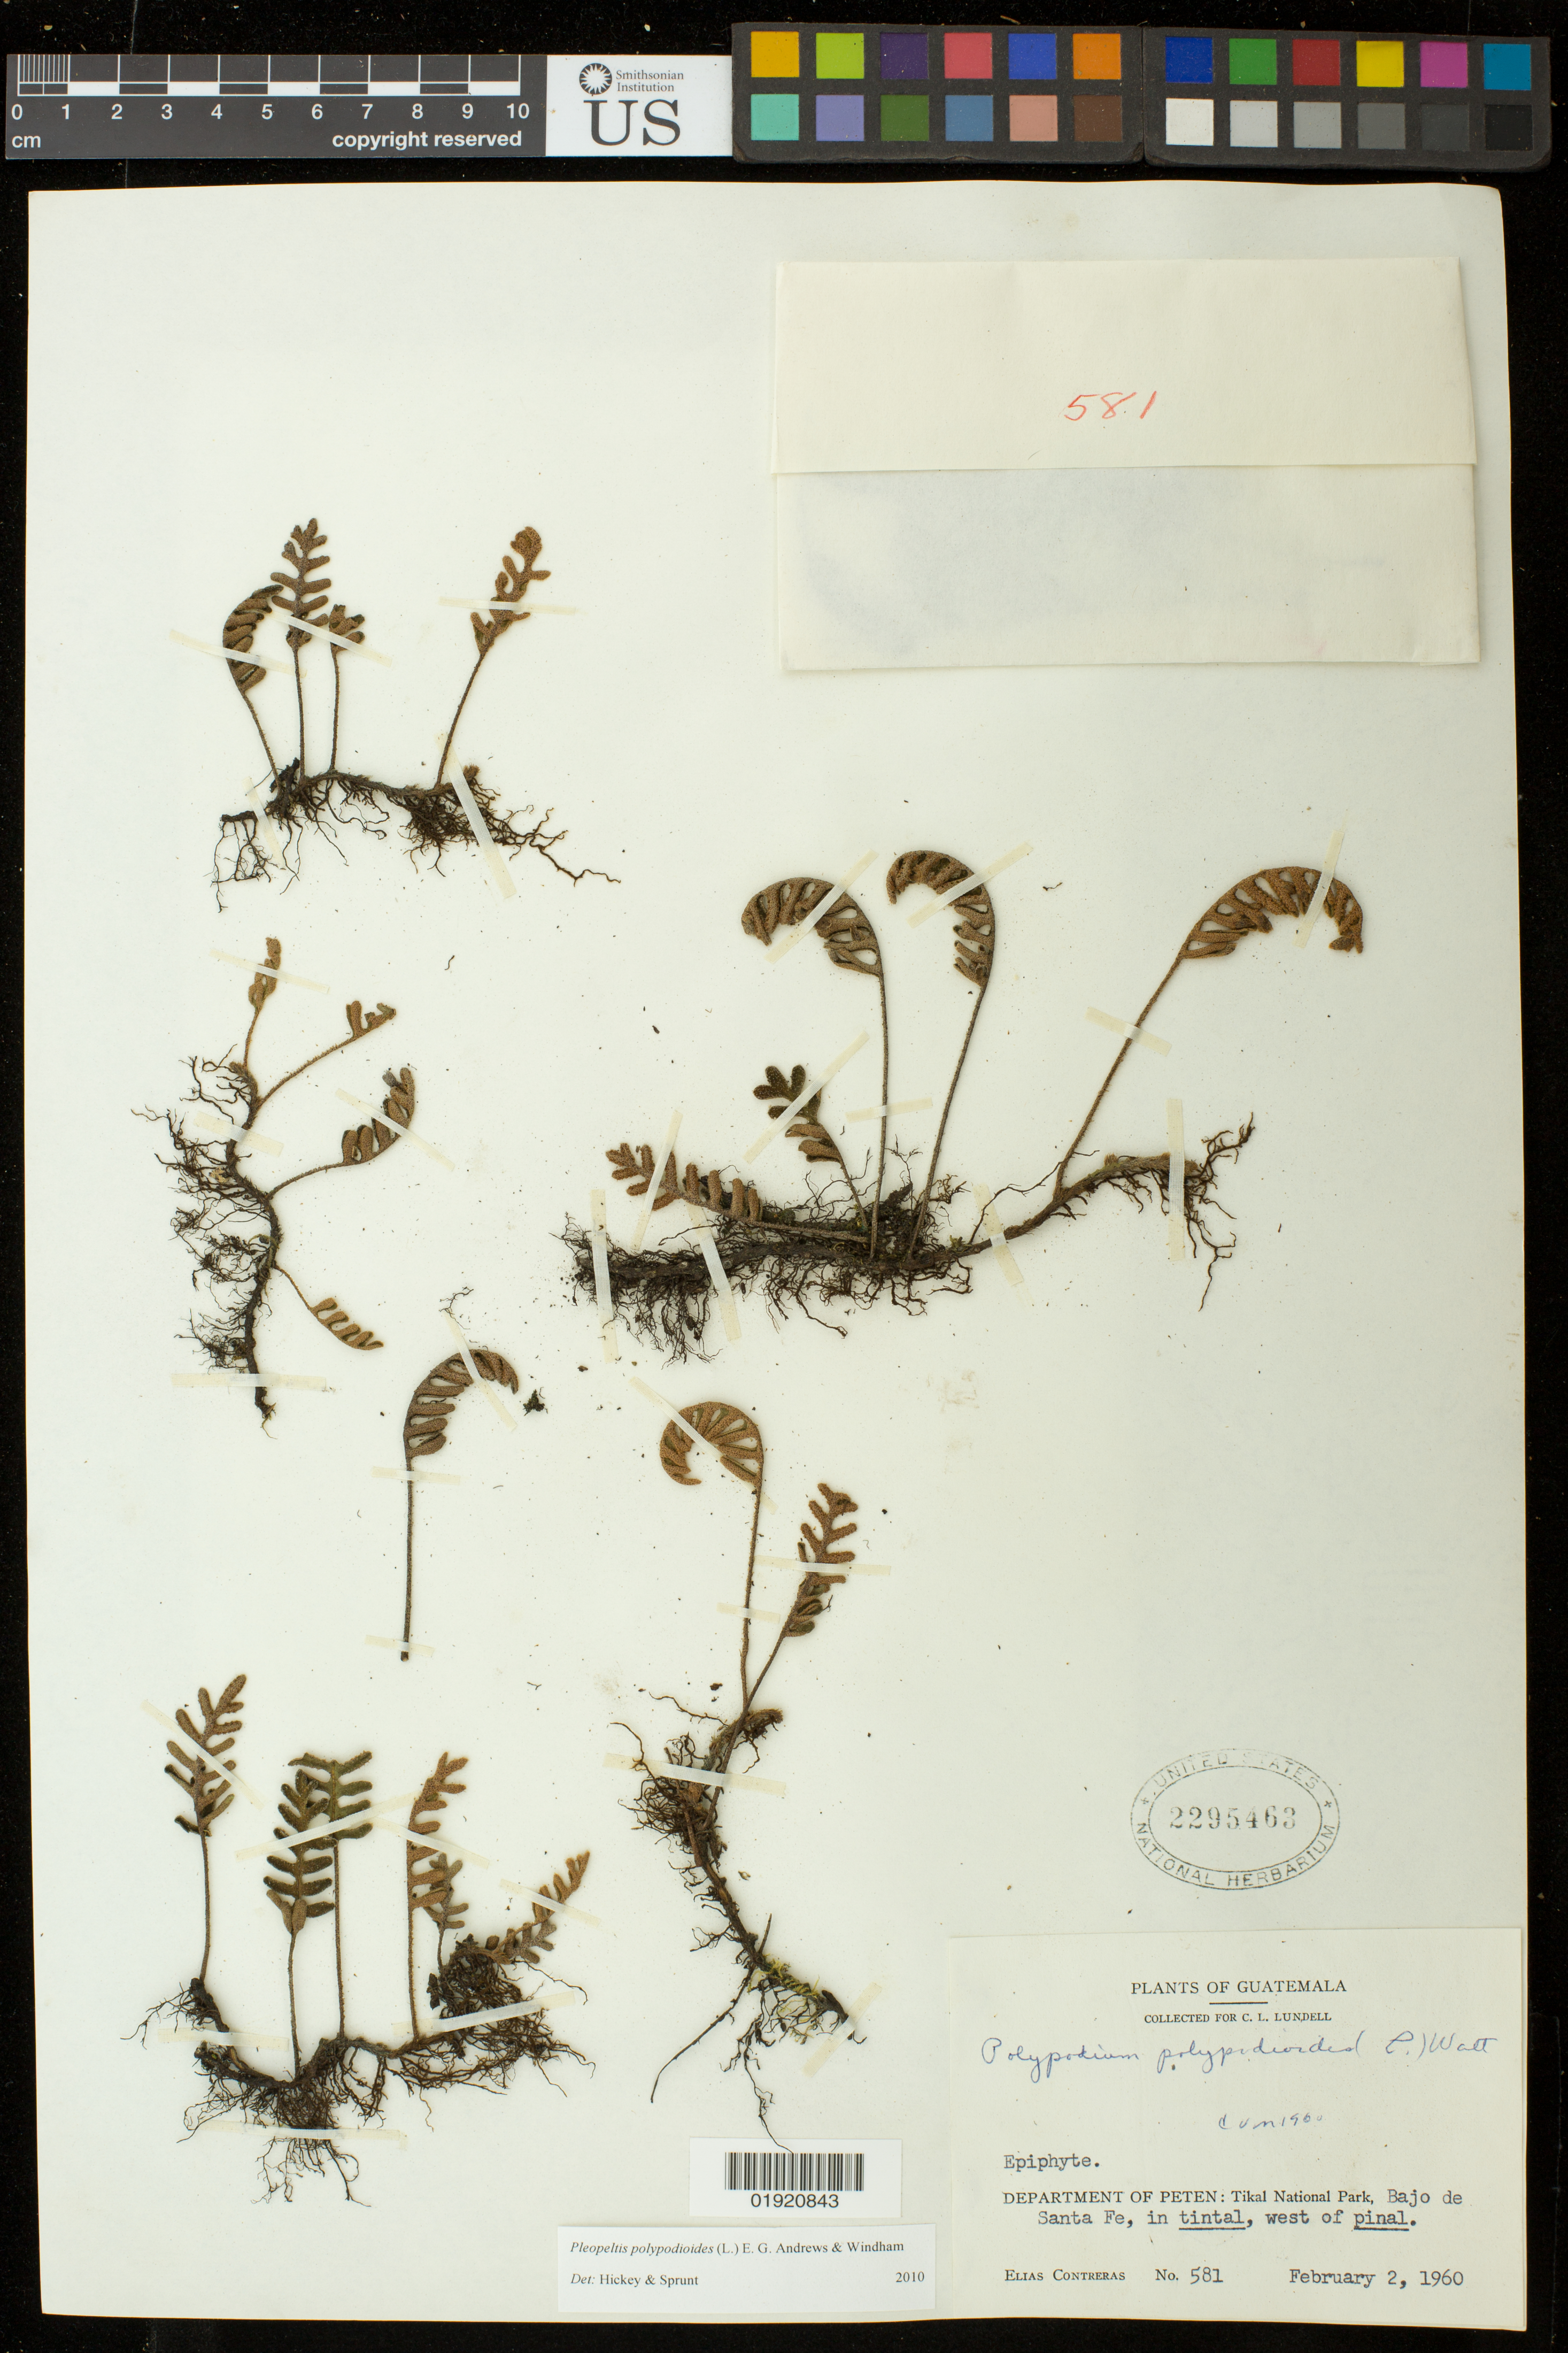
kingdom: Plantae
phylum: Tracheophyta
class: Polypodiopsida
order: Polypodiales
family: Polypodiaceae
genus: Pleopeltis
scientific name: Pleopeltis polypodioides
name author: (L.) E.G. Andrews & Windham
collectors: E. Contreras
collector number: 581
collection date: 1960-02-02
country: Guatemala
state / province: El Petén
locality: Guatemala. Department of Peten: Tikal National Park, Bajo de Santa Fe, in tintal, west of pinal.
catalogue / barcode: US 2295463